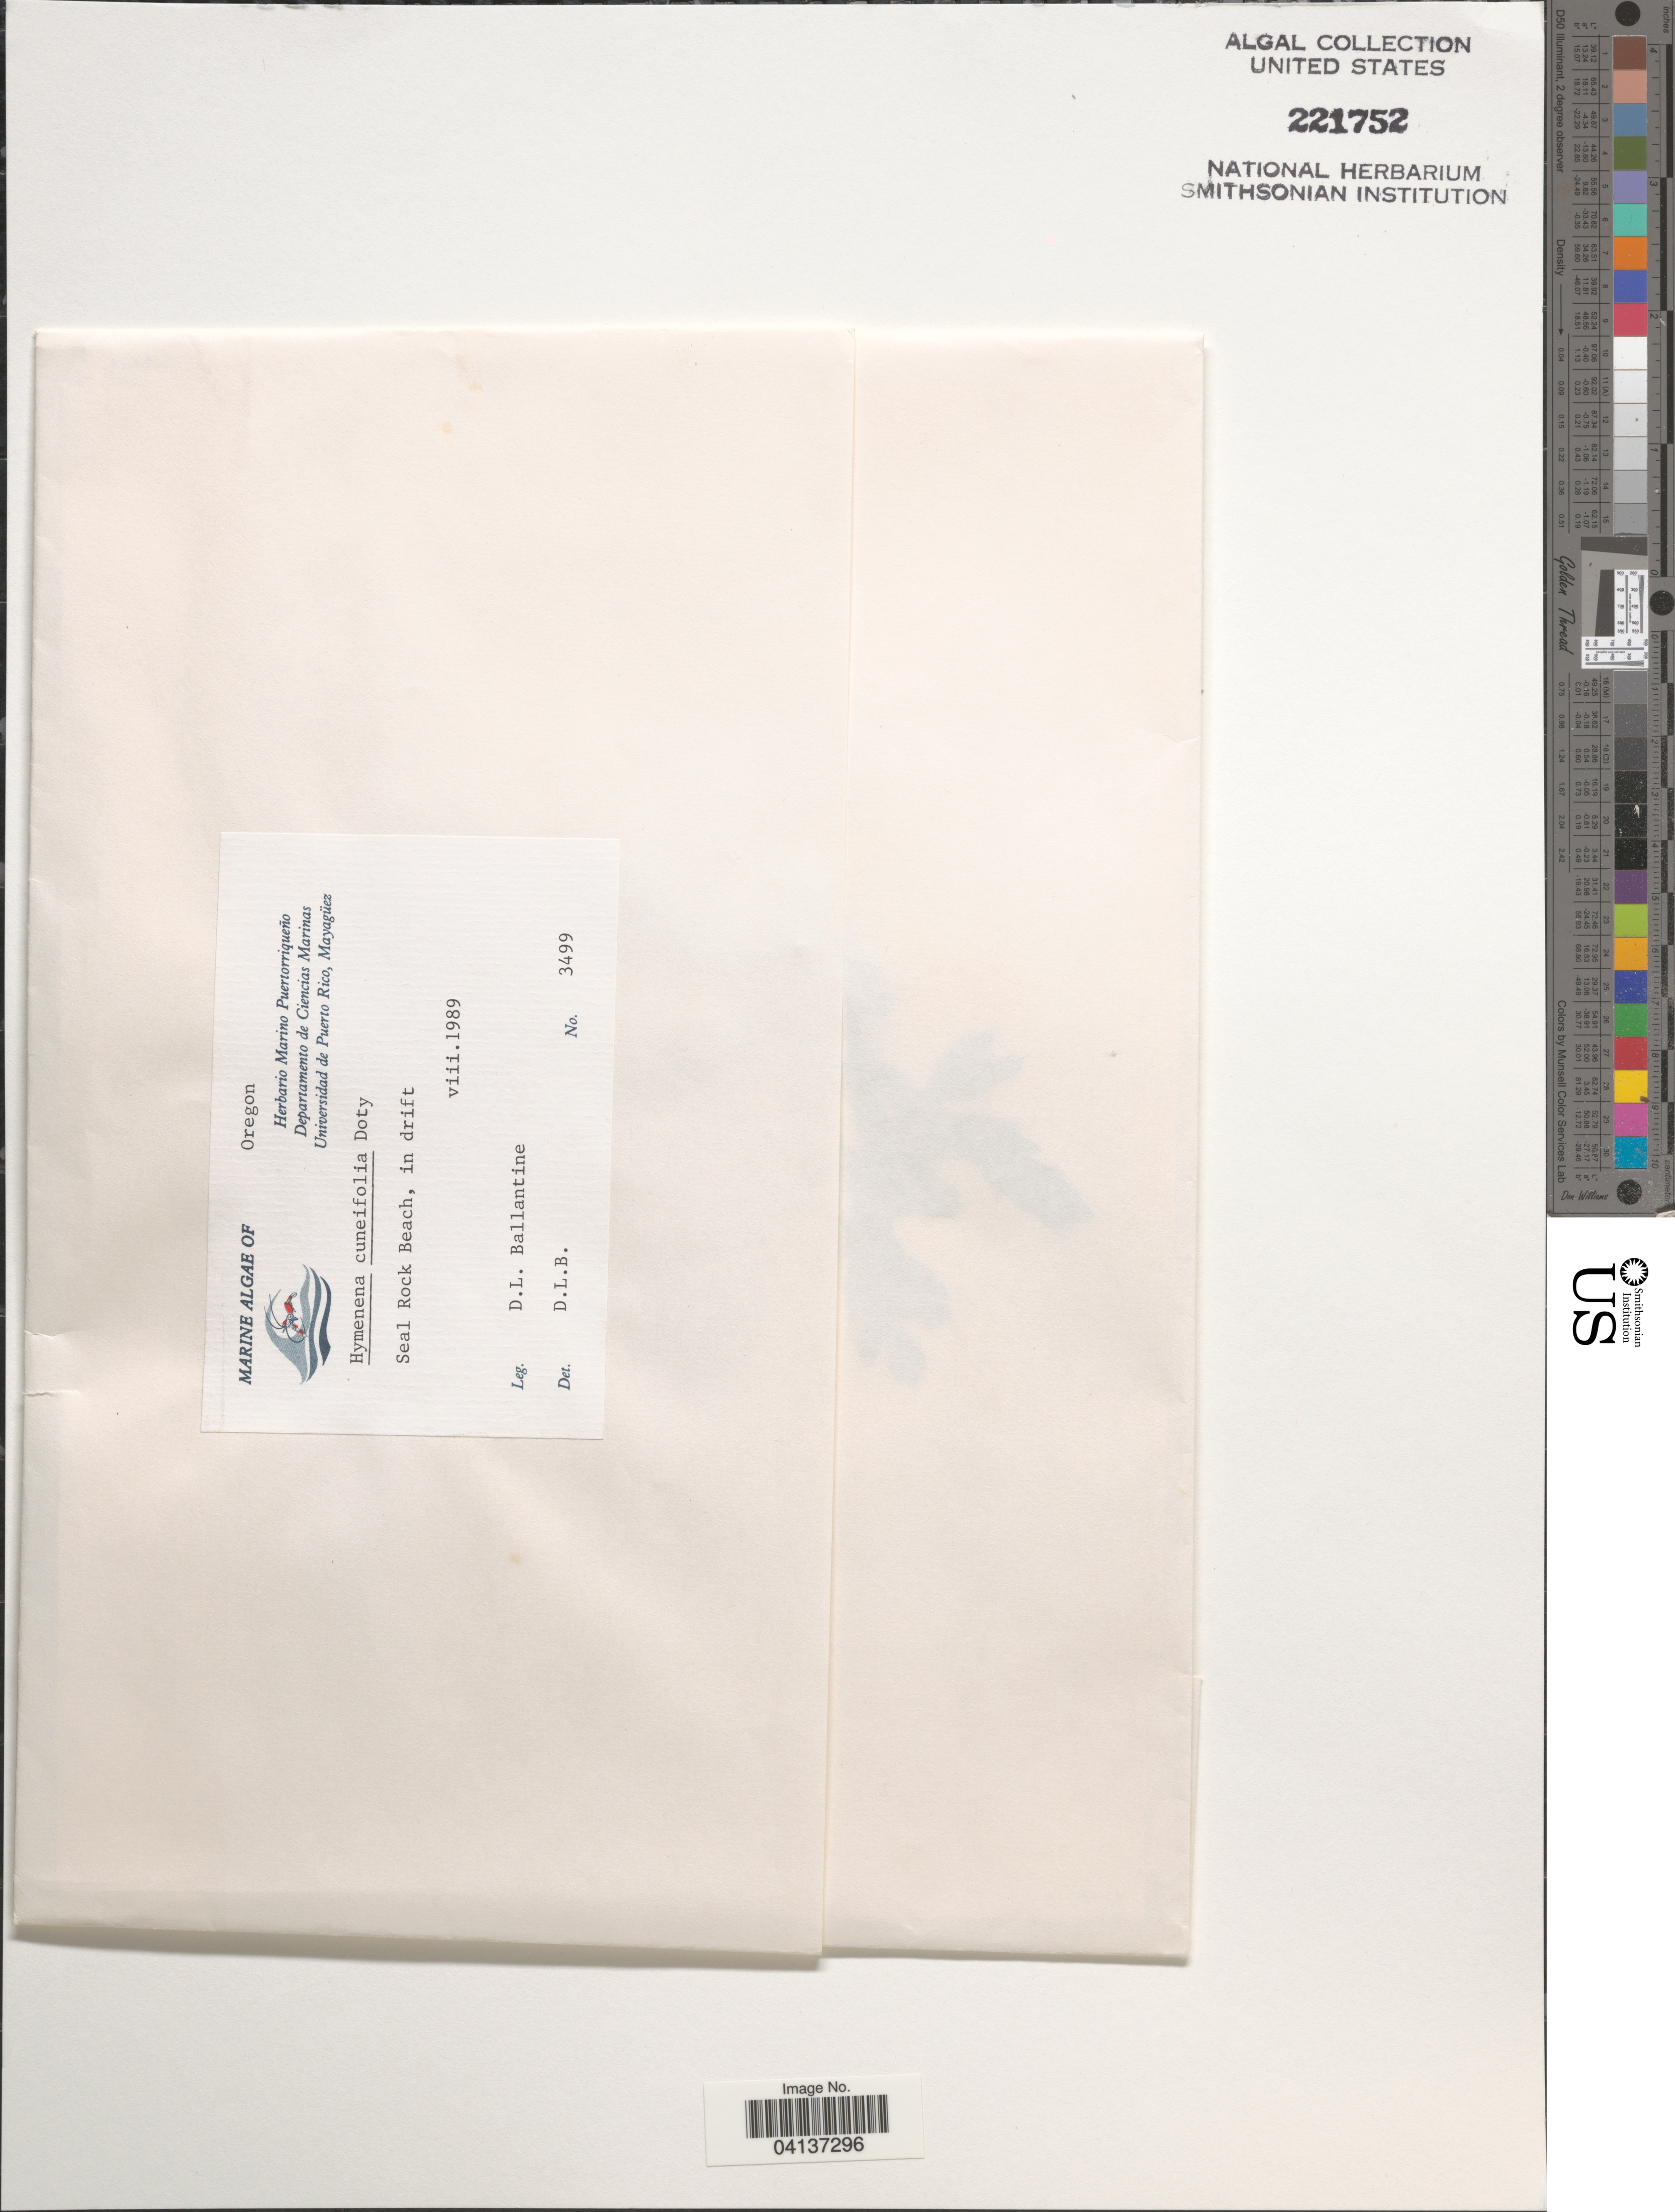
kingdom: Plantae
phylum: Rhodophyta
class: Florideophyceae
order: Ceramiales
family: Delesseriaceae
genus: Hymenena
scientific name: Hymenena cuneifolia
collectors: D.L. Ballantine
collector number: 3499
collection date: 1989-08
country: United States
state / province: Oregon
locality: Seel Rock Beach, in drift.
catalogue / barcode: US 221752